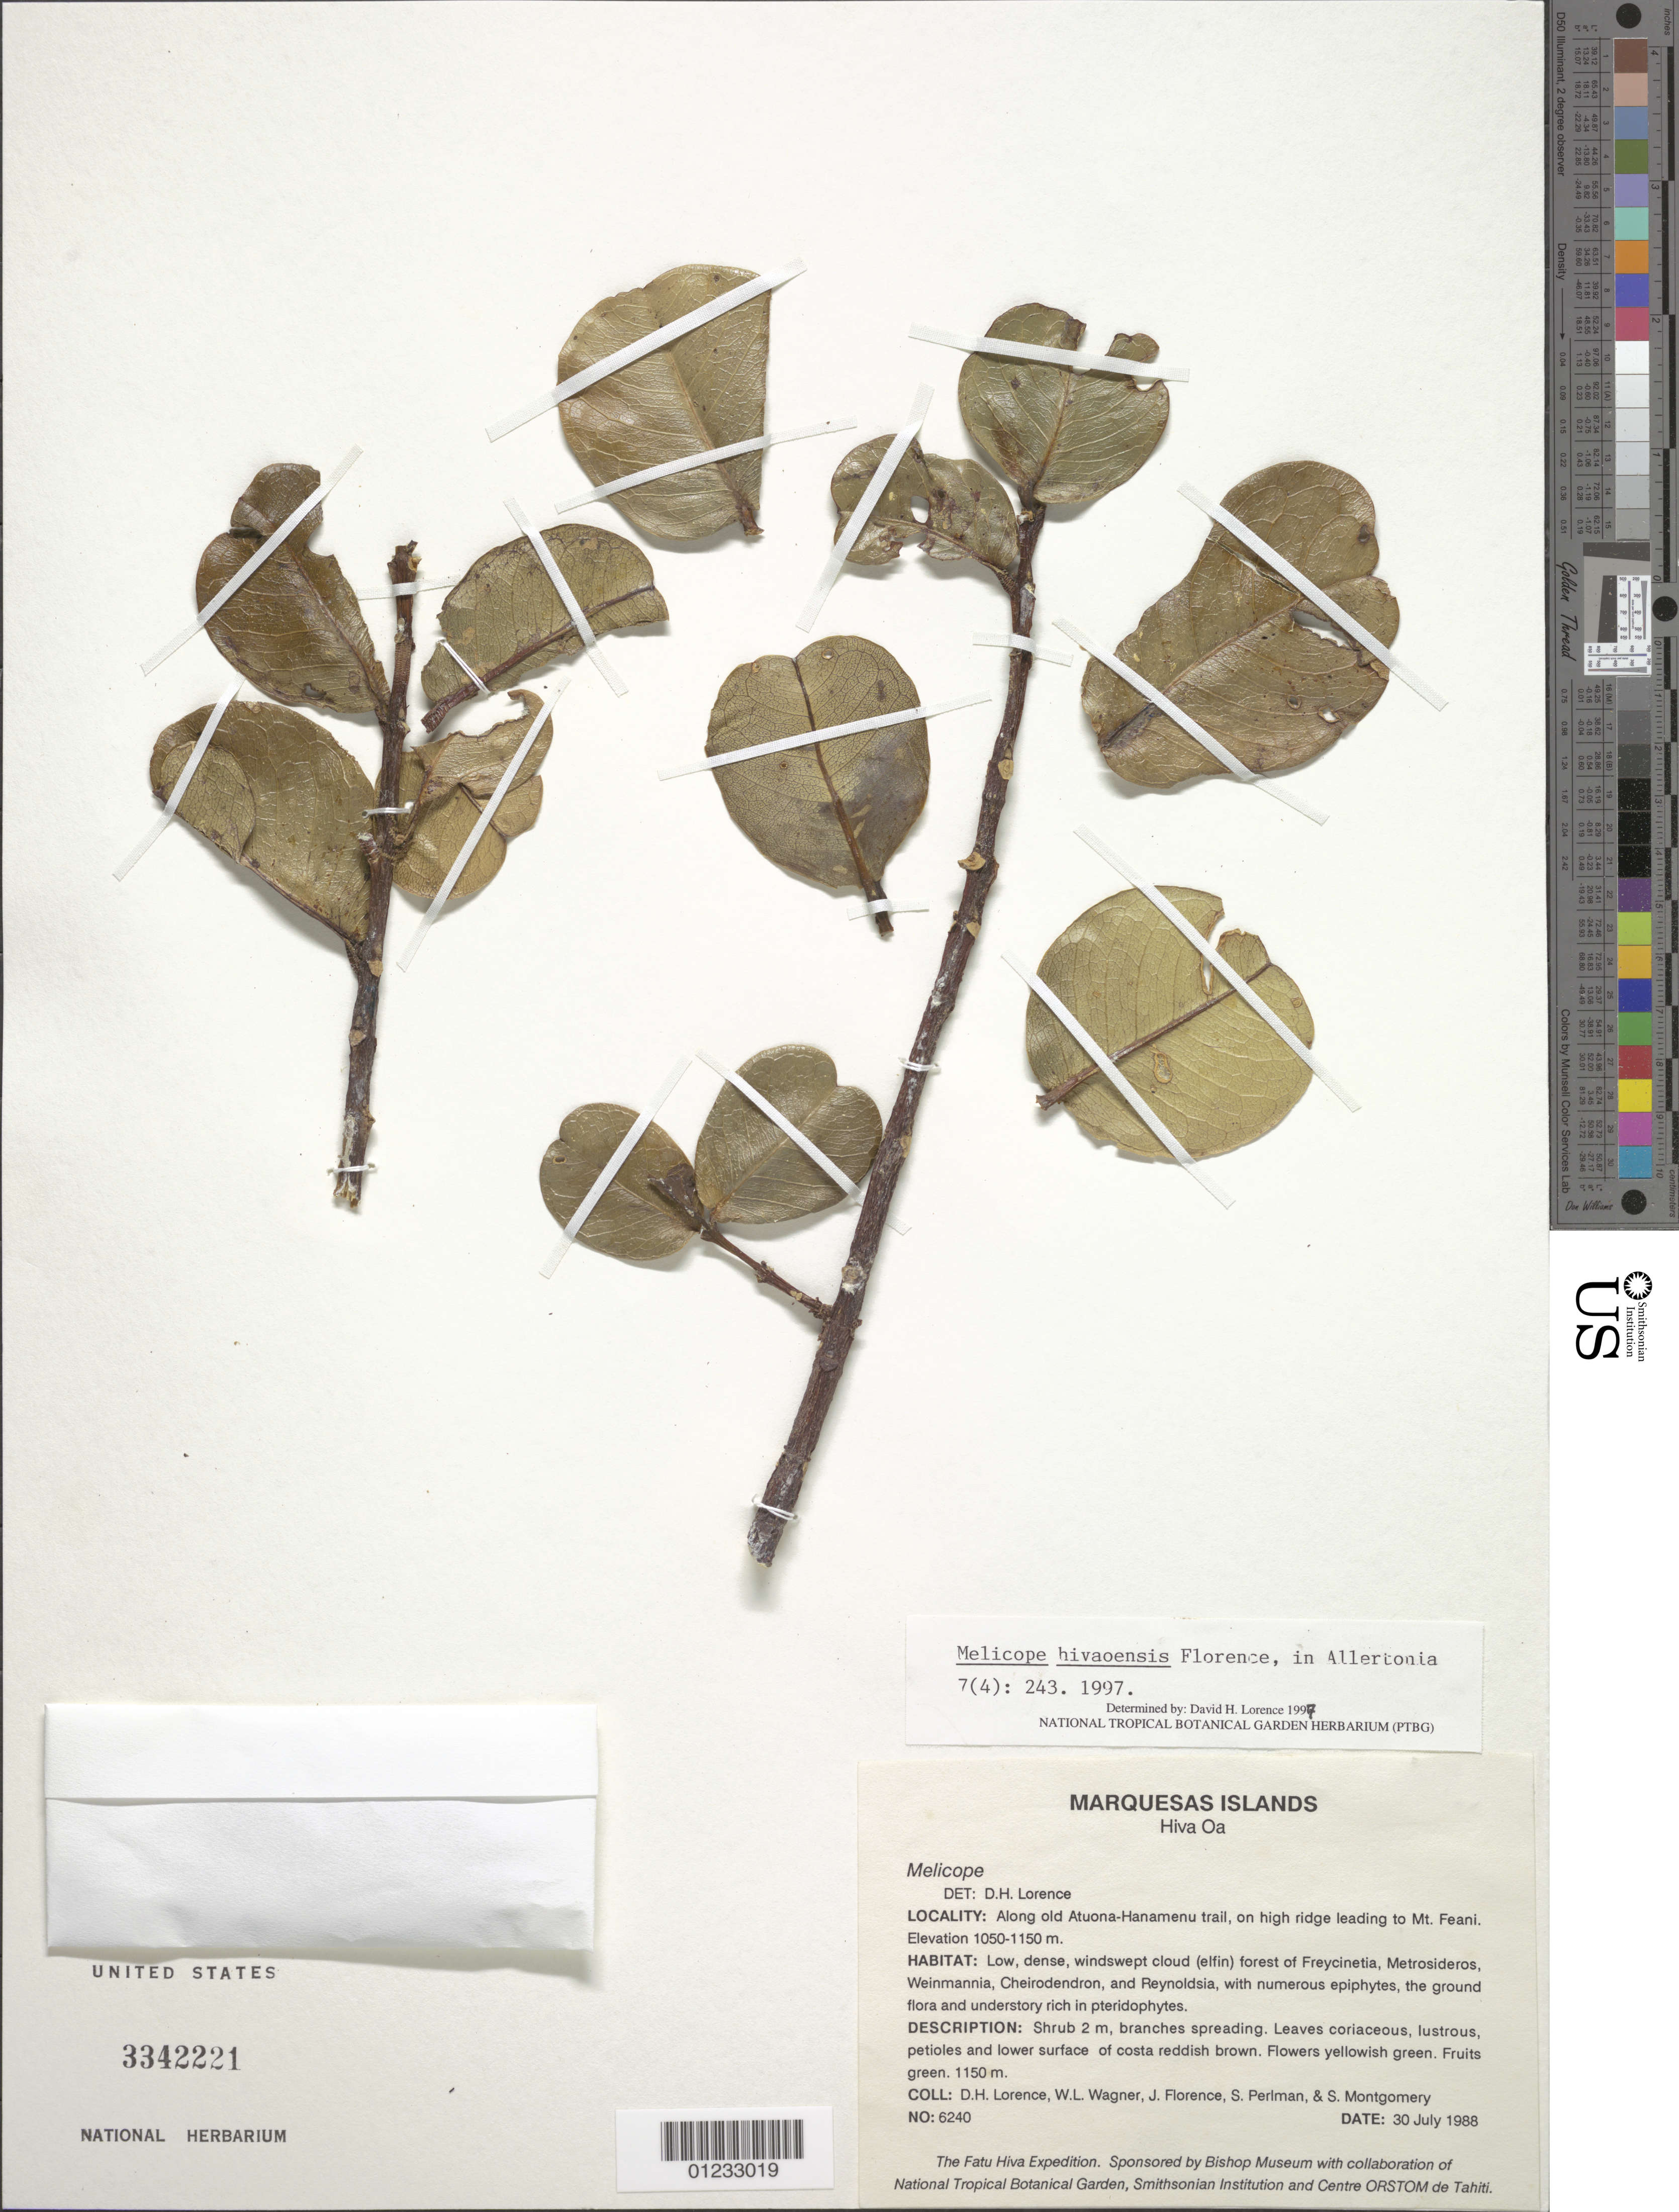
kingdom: Plantae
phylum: Tracheophyta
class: Magnoliopsida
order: Sapindales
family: Rutaceae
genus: Melicope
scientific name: Melicope hivaoaensis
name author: J. Florence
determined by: Florence, J.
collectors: D. Lorence, W. L. Wagner, J. Florence, S. P. Perlman & S. Montgomery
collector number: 6240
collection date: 1988-07-30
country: French Polynesia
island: Hiva Oa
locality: Along old Atuona-Hanamenu Trail, on high ridge leading to Mt. Feani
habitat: Low, dense, windswept cloud (elfin) forest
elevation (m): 1050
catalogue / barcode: US 3342221